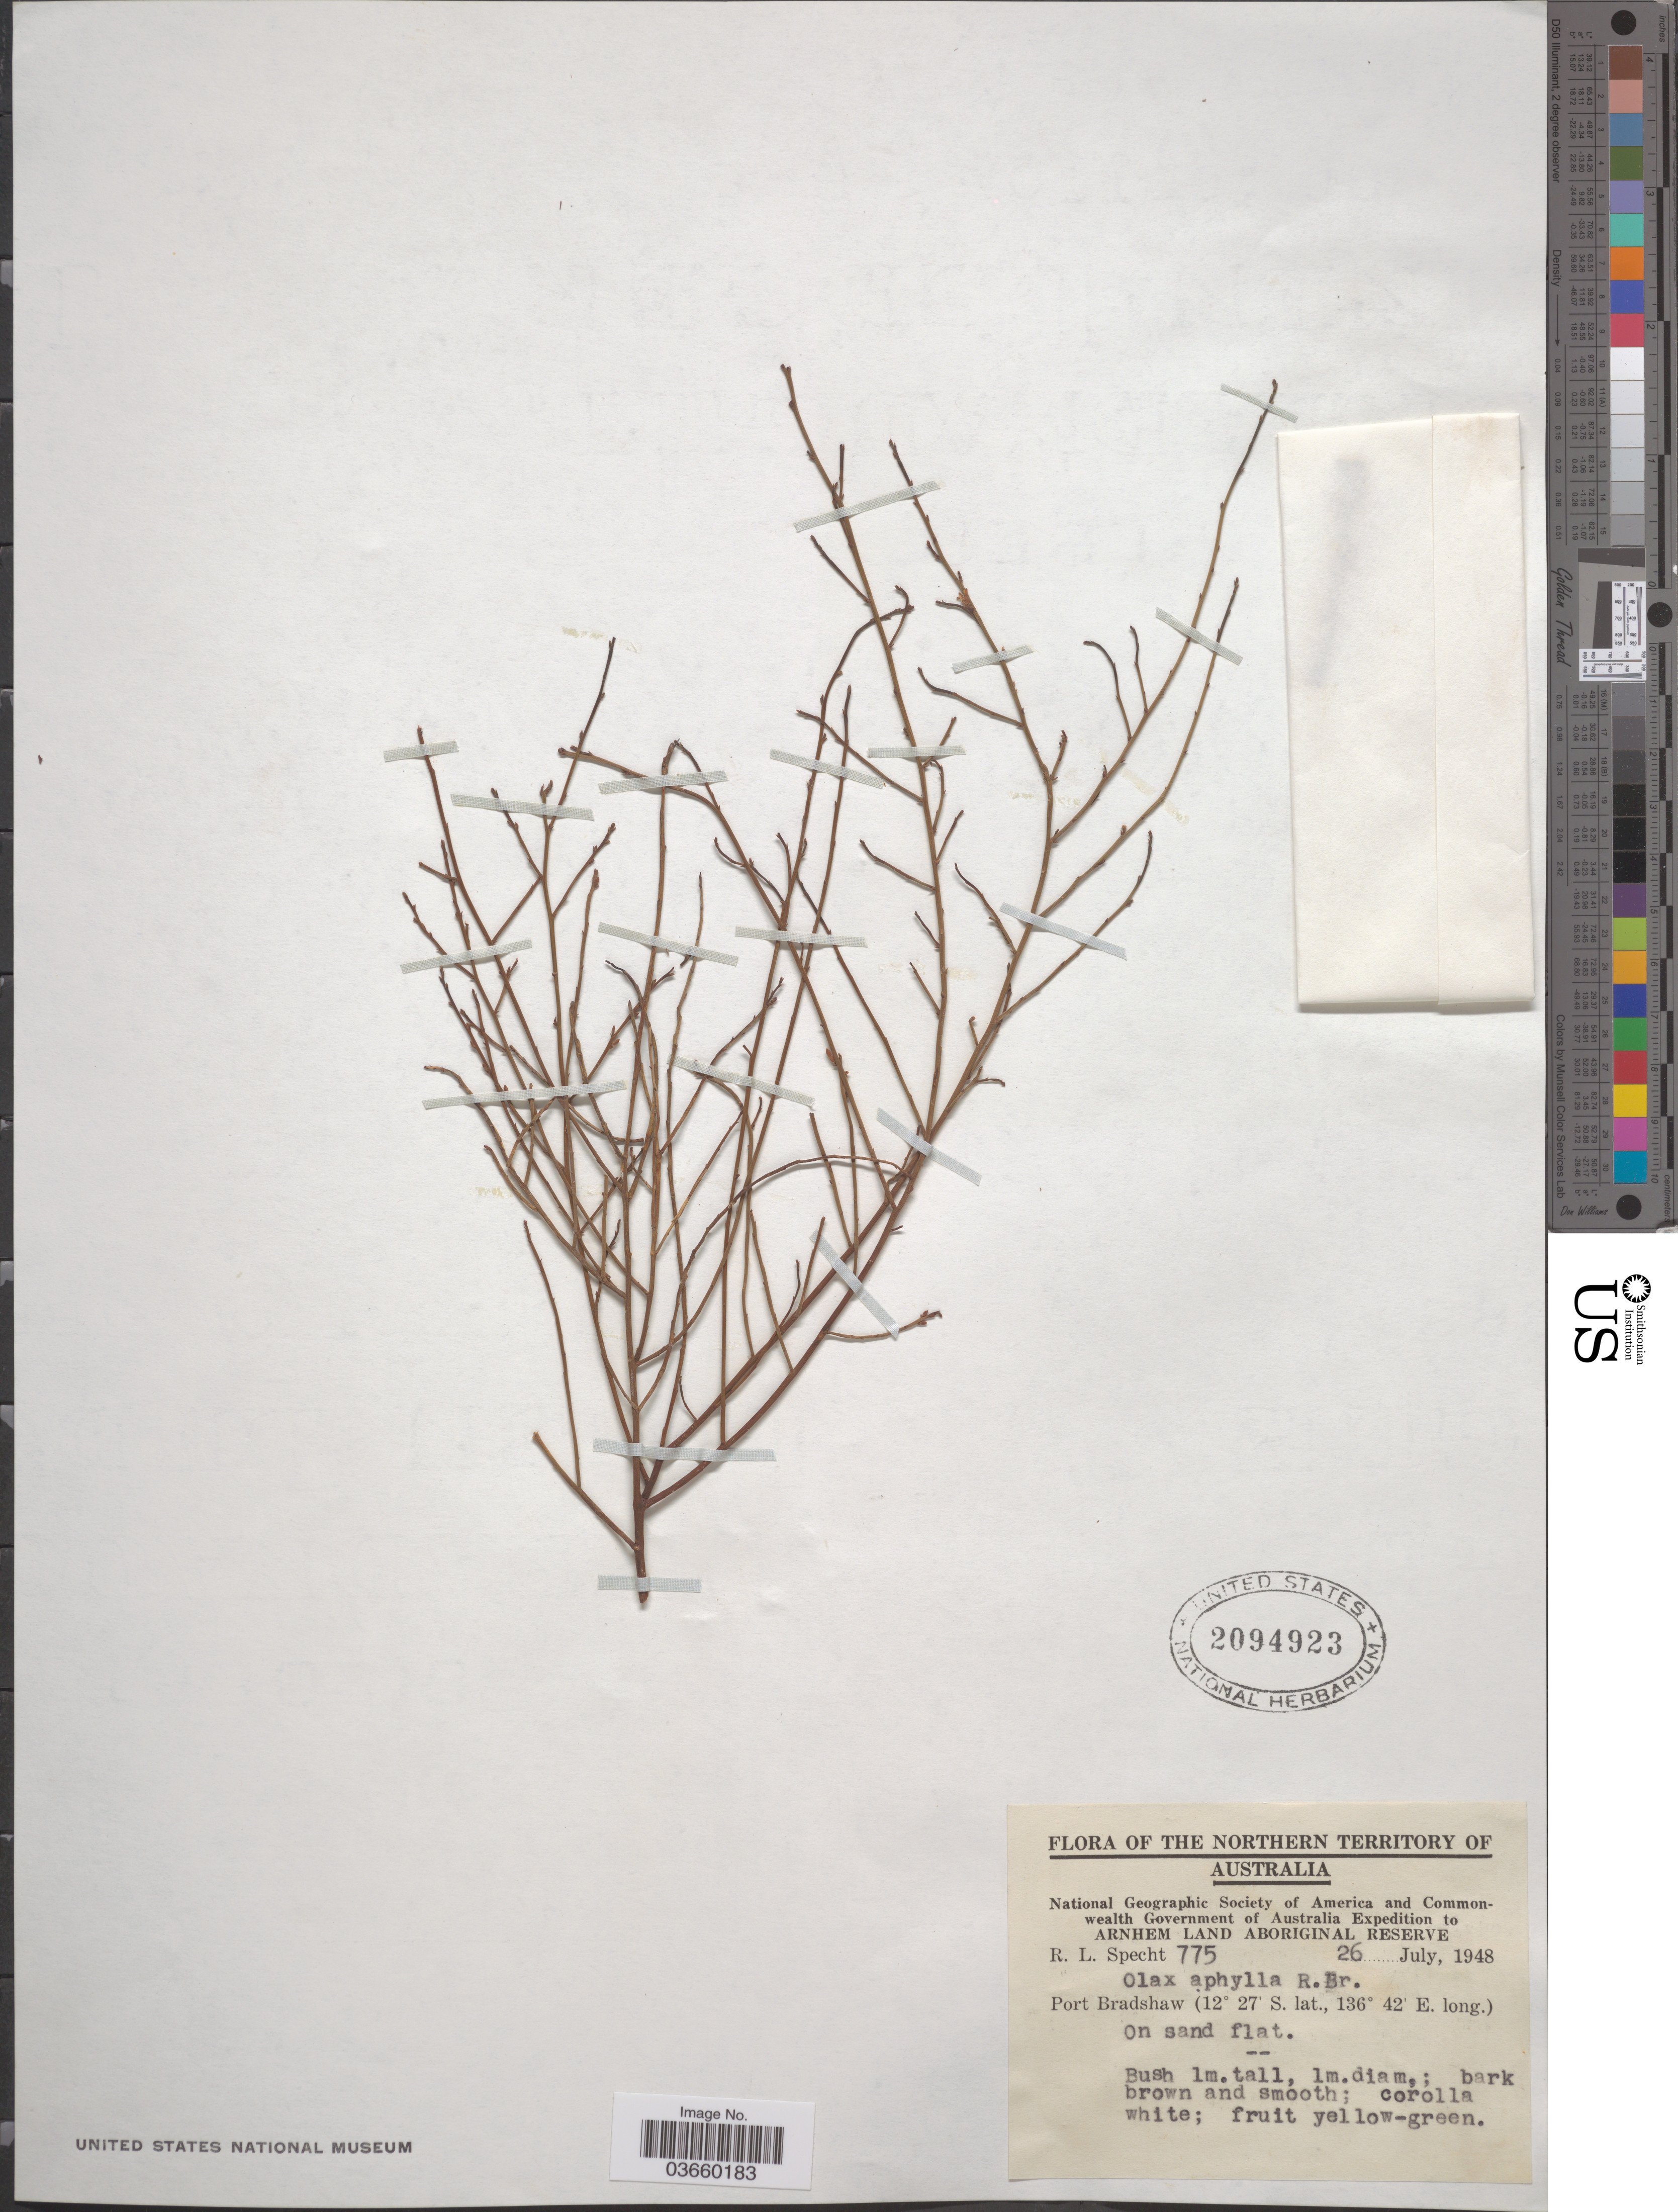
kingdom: Plantae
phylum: Tracheophyta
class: Magnoliopsida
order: Santalales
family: Olacaceae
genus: Olax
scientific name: Olax aphylla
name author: R. Br.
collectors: R. L. Specht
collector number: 775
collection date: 1948-07-26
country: Australia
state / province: Northern Territory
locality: Port Bradshaw.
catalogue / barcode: US 2094923